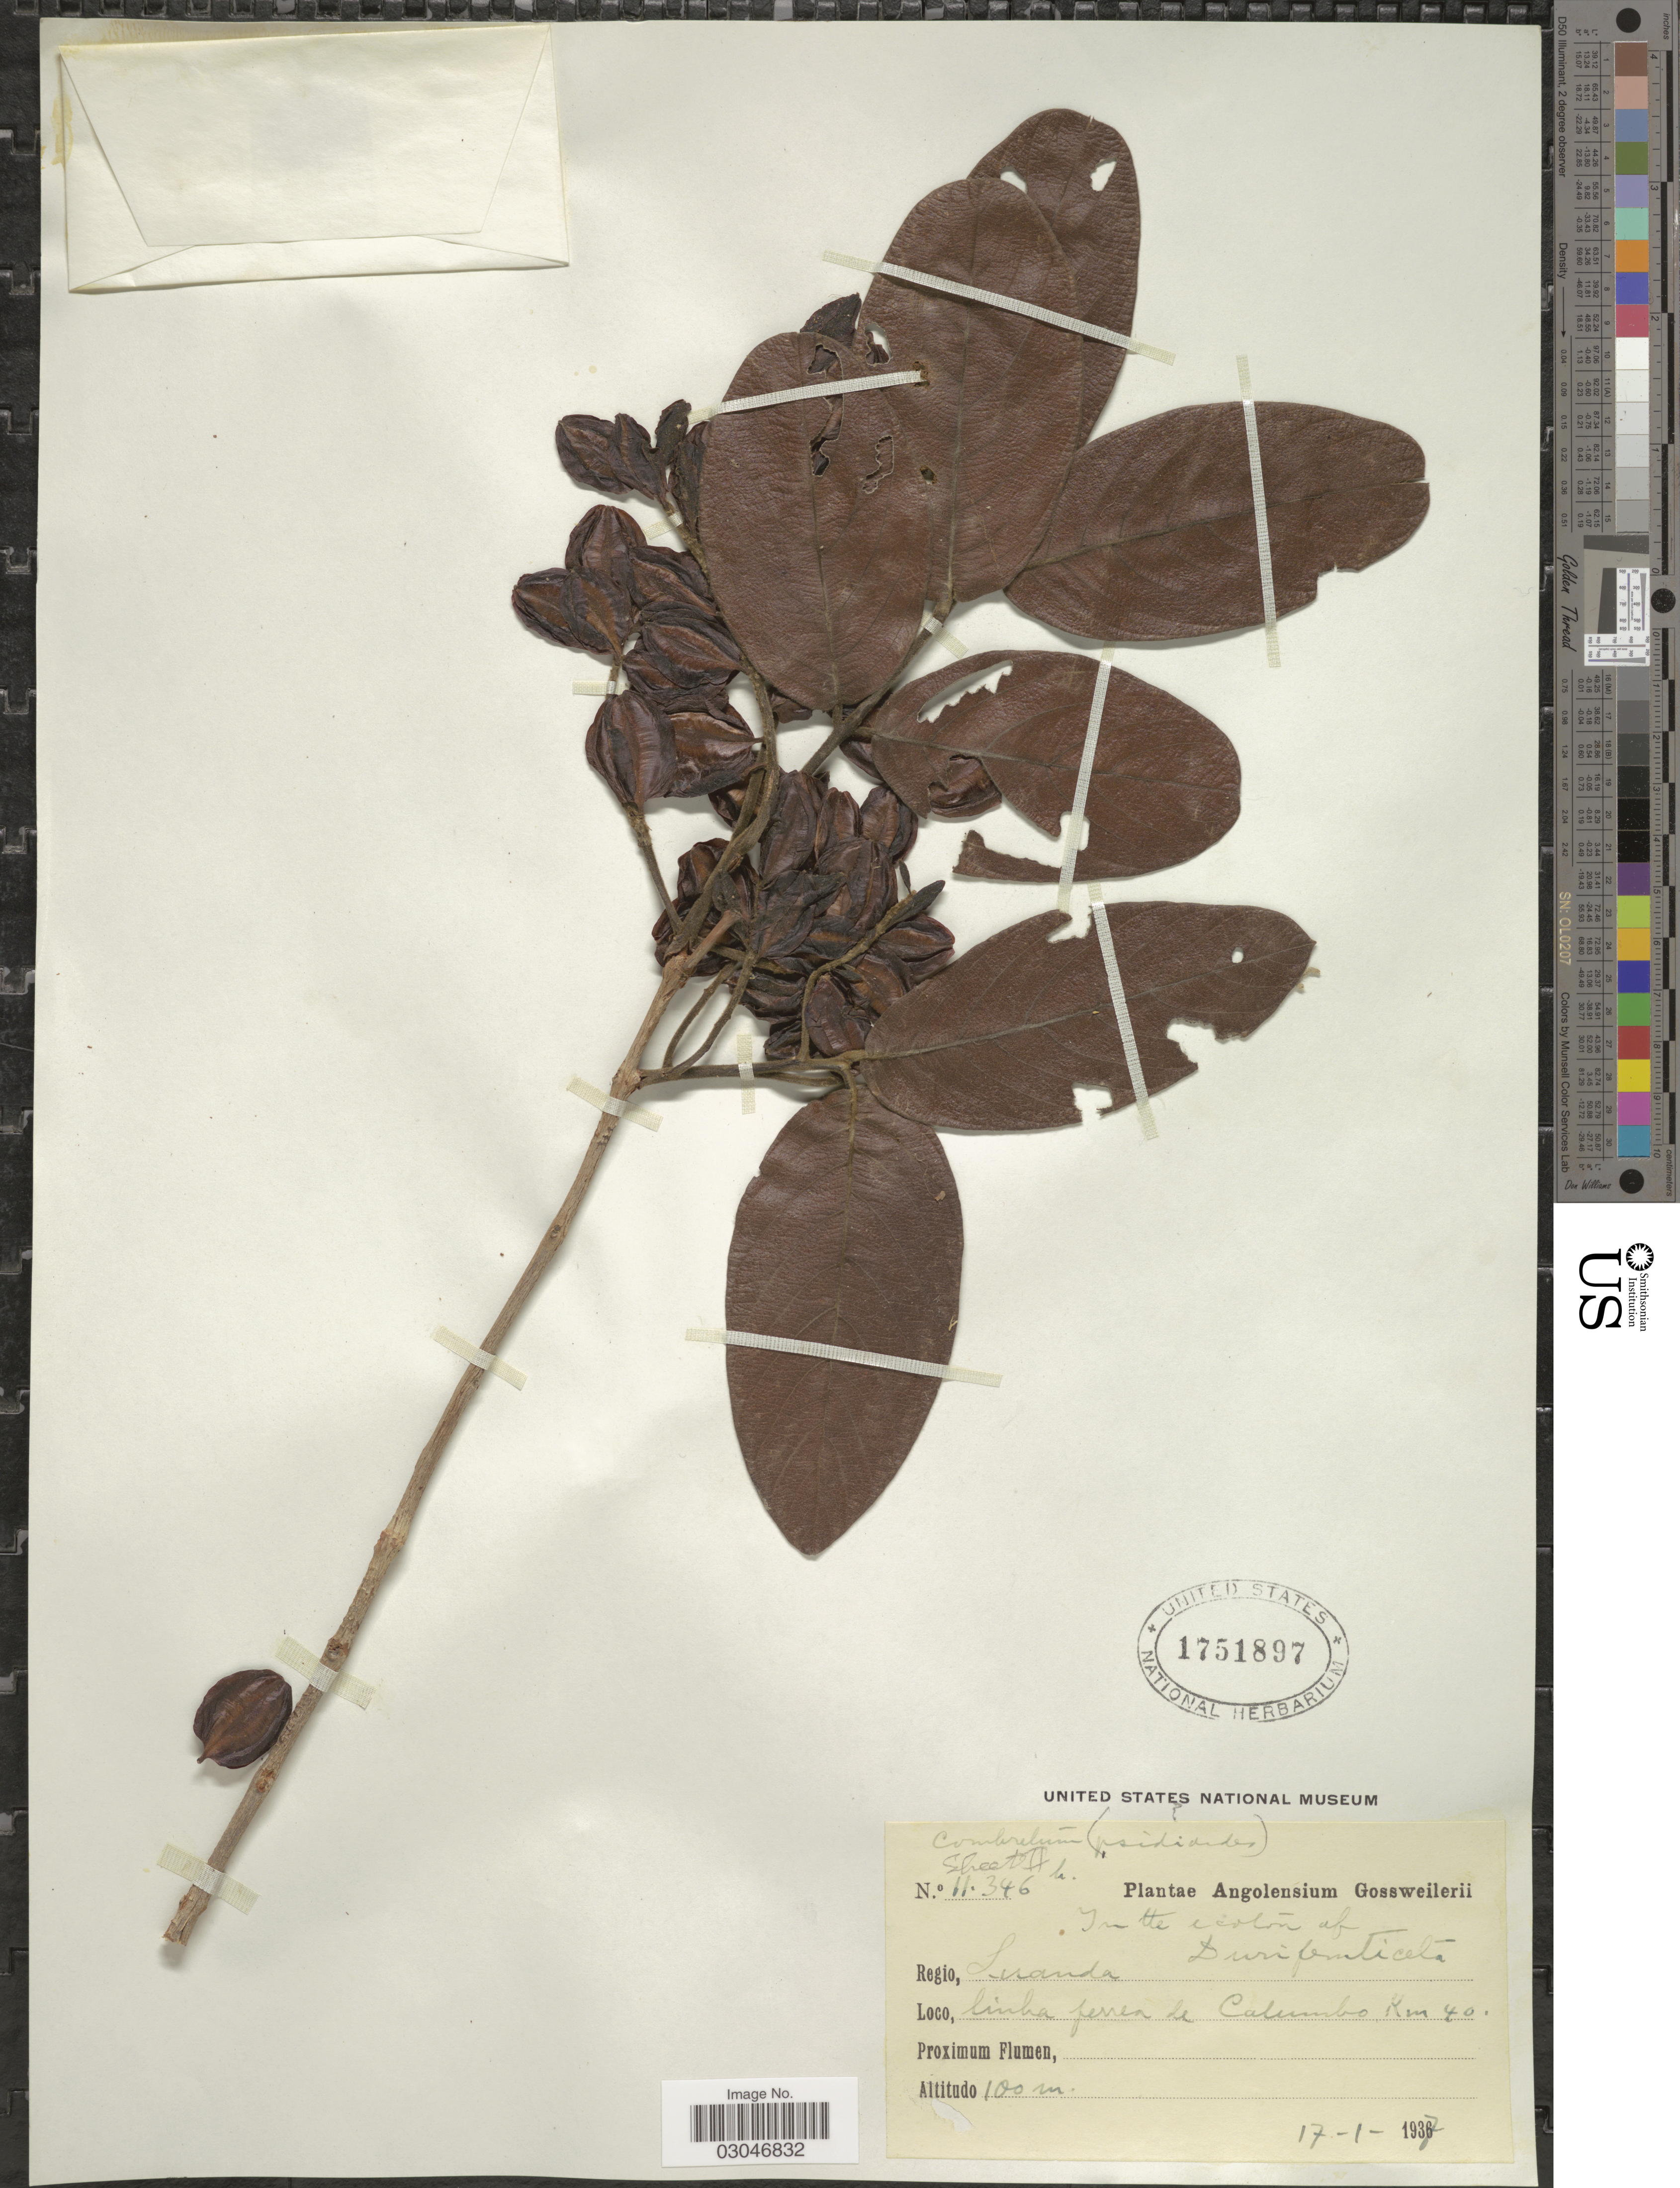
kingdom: Plantae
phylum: Tracheophyta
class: Magnoliopsida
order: Myrtales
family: Combretaceae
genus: Combretum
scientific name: Combretum psidioides subsp. psidioides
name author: Welw.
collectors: -. Gossweiler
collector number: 11346b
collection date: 1937-01-17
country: Angola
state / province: Luanda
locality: Regio, Luanda. Linha perrea de Calumbo Km 40.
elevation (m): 100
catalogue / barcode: US 1751897